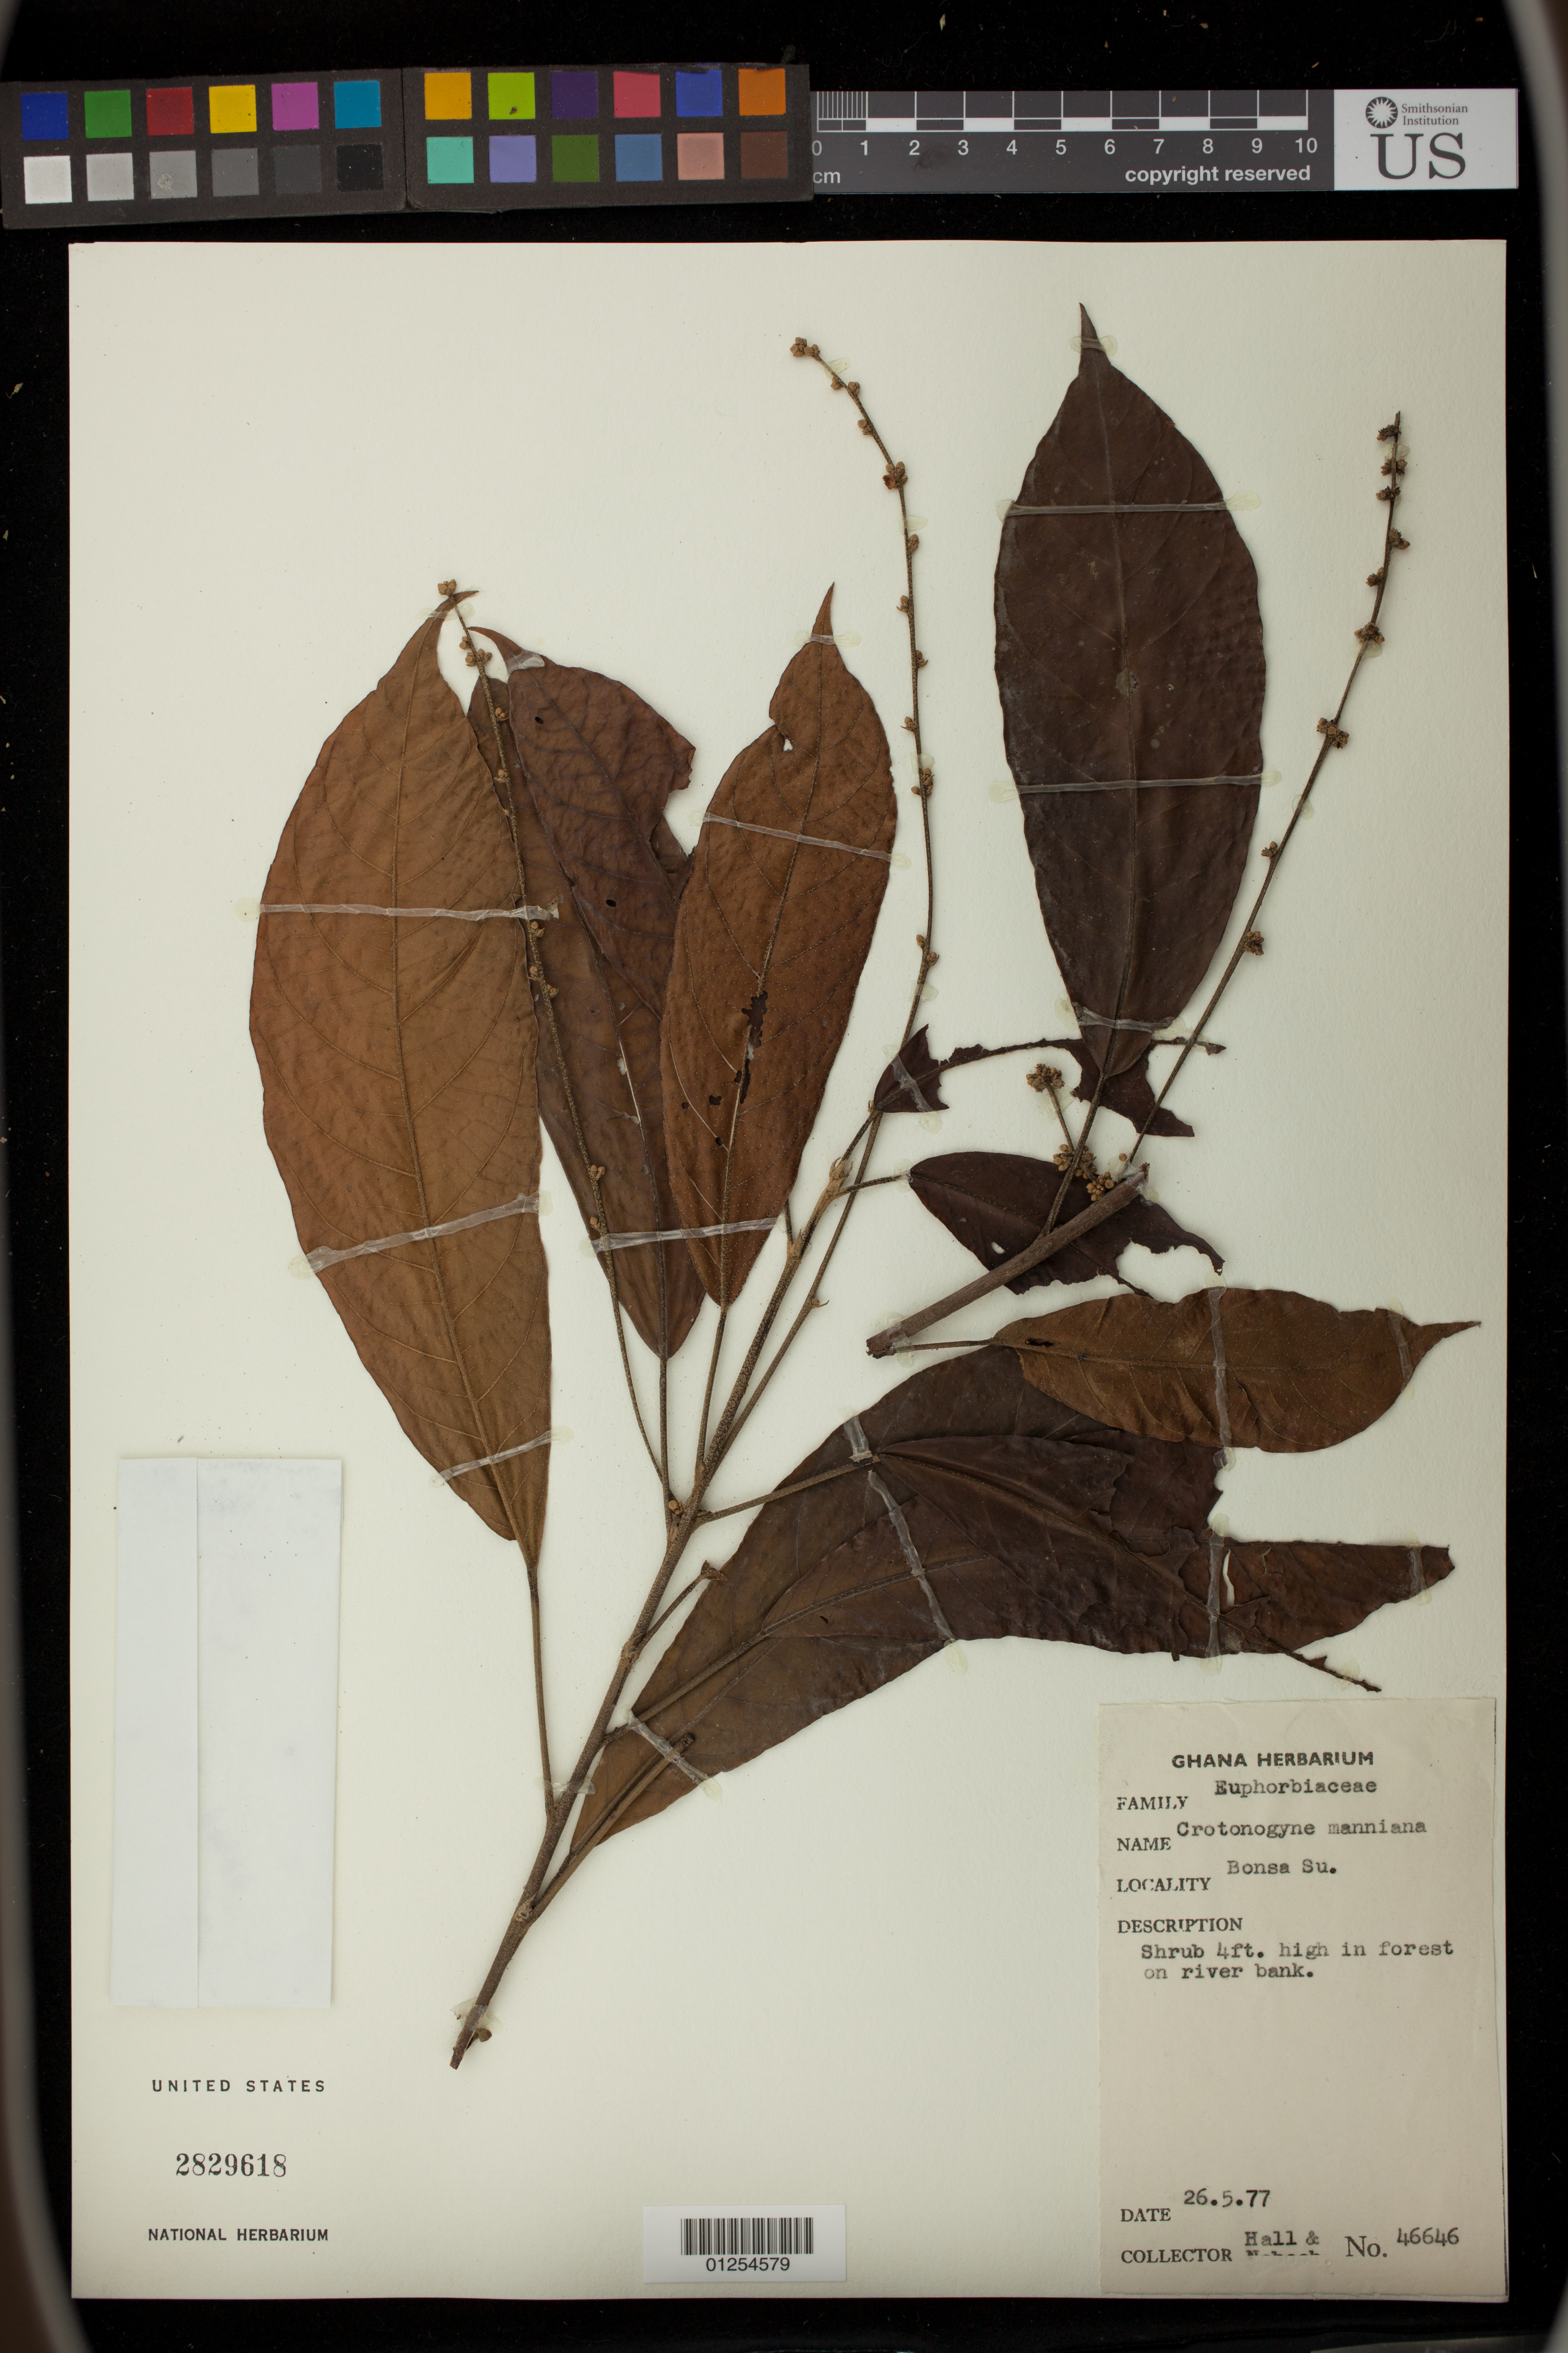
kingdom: Plantae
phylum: Tracheophyta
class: Magnoliopsida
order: Malpighiales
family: Euphorbiaceae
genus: Crotonogyne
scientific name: Crotonogyne manniana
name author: Müll. Arg.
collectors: Hall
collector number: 46646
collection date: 1977-05-26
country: Ghana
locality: Bonsa Su.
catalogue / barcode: US 2829618